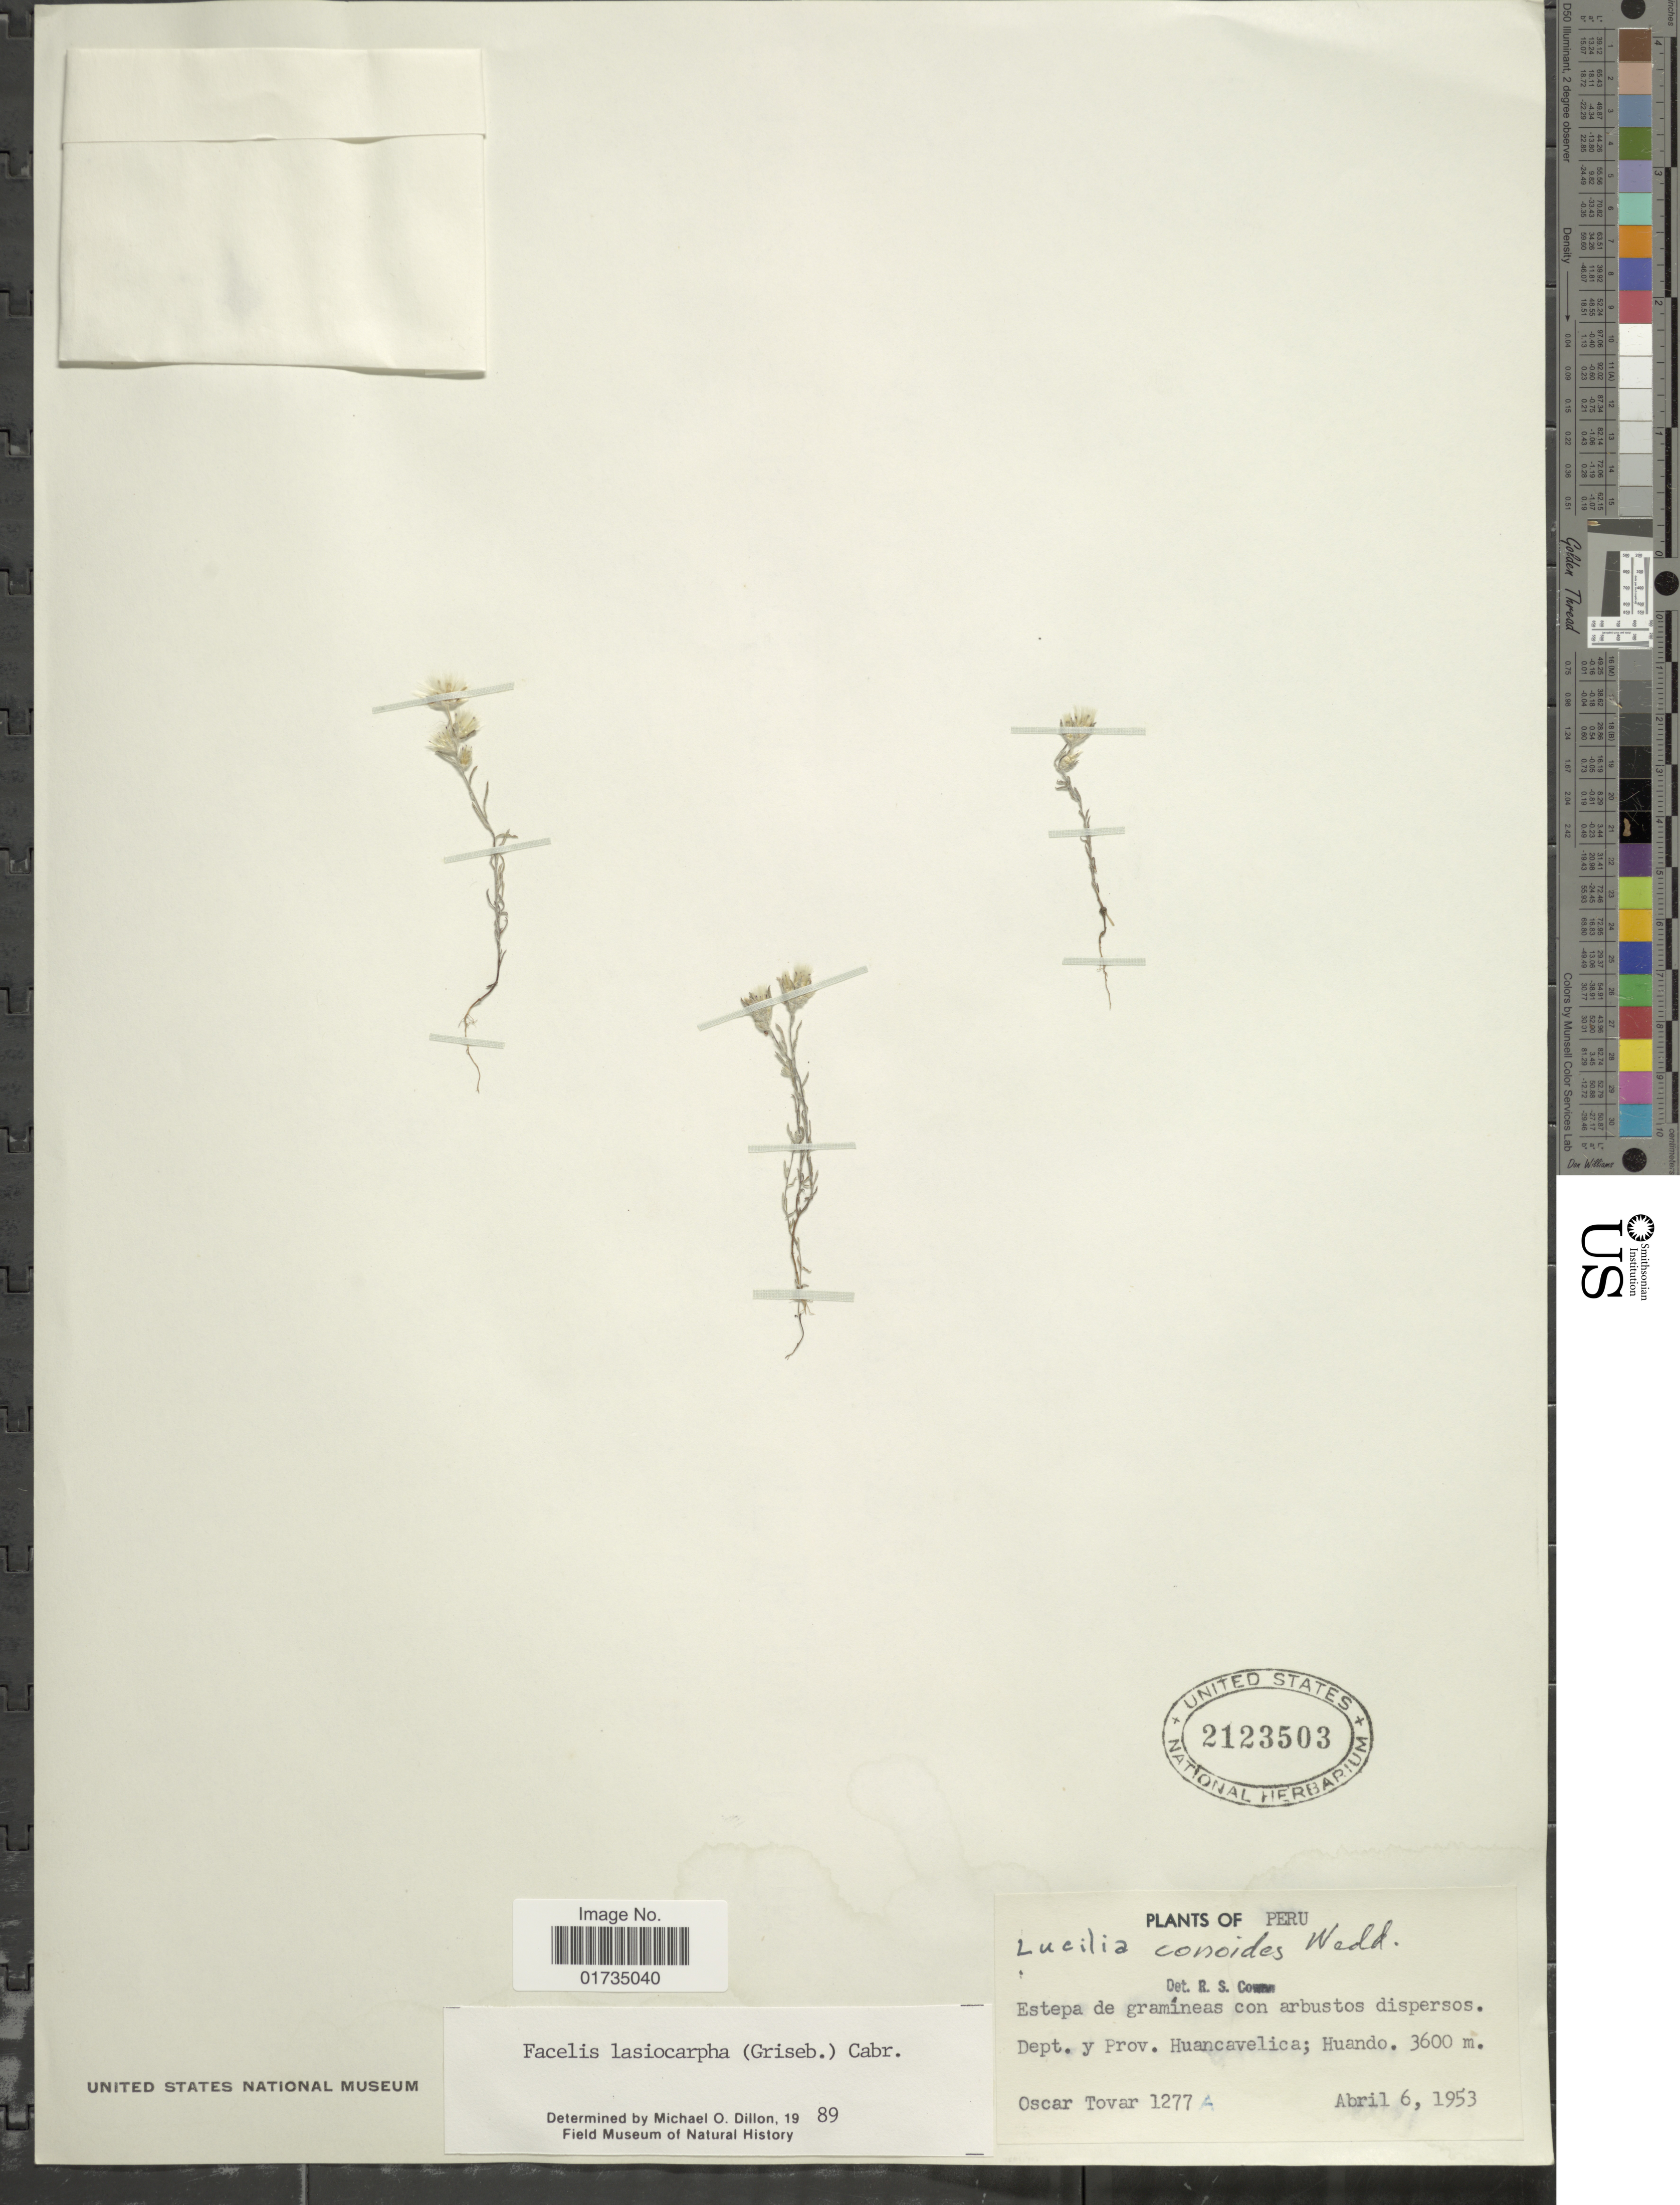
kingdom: Plantae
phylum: Tracheophyta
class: Magnoliopsida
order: Asterales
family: Asteraceae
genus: Facelis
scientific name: Facelis lasiocarpa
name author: (Griseb.) Cabrera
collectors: O. Tovar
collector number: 1277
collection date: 1953-04-06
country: Peru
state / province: Huancavelica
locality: Peru. Dept. y Prov. Huancavelica; Huando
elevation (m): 3600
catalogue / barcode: US 2123503